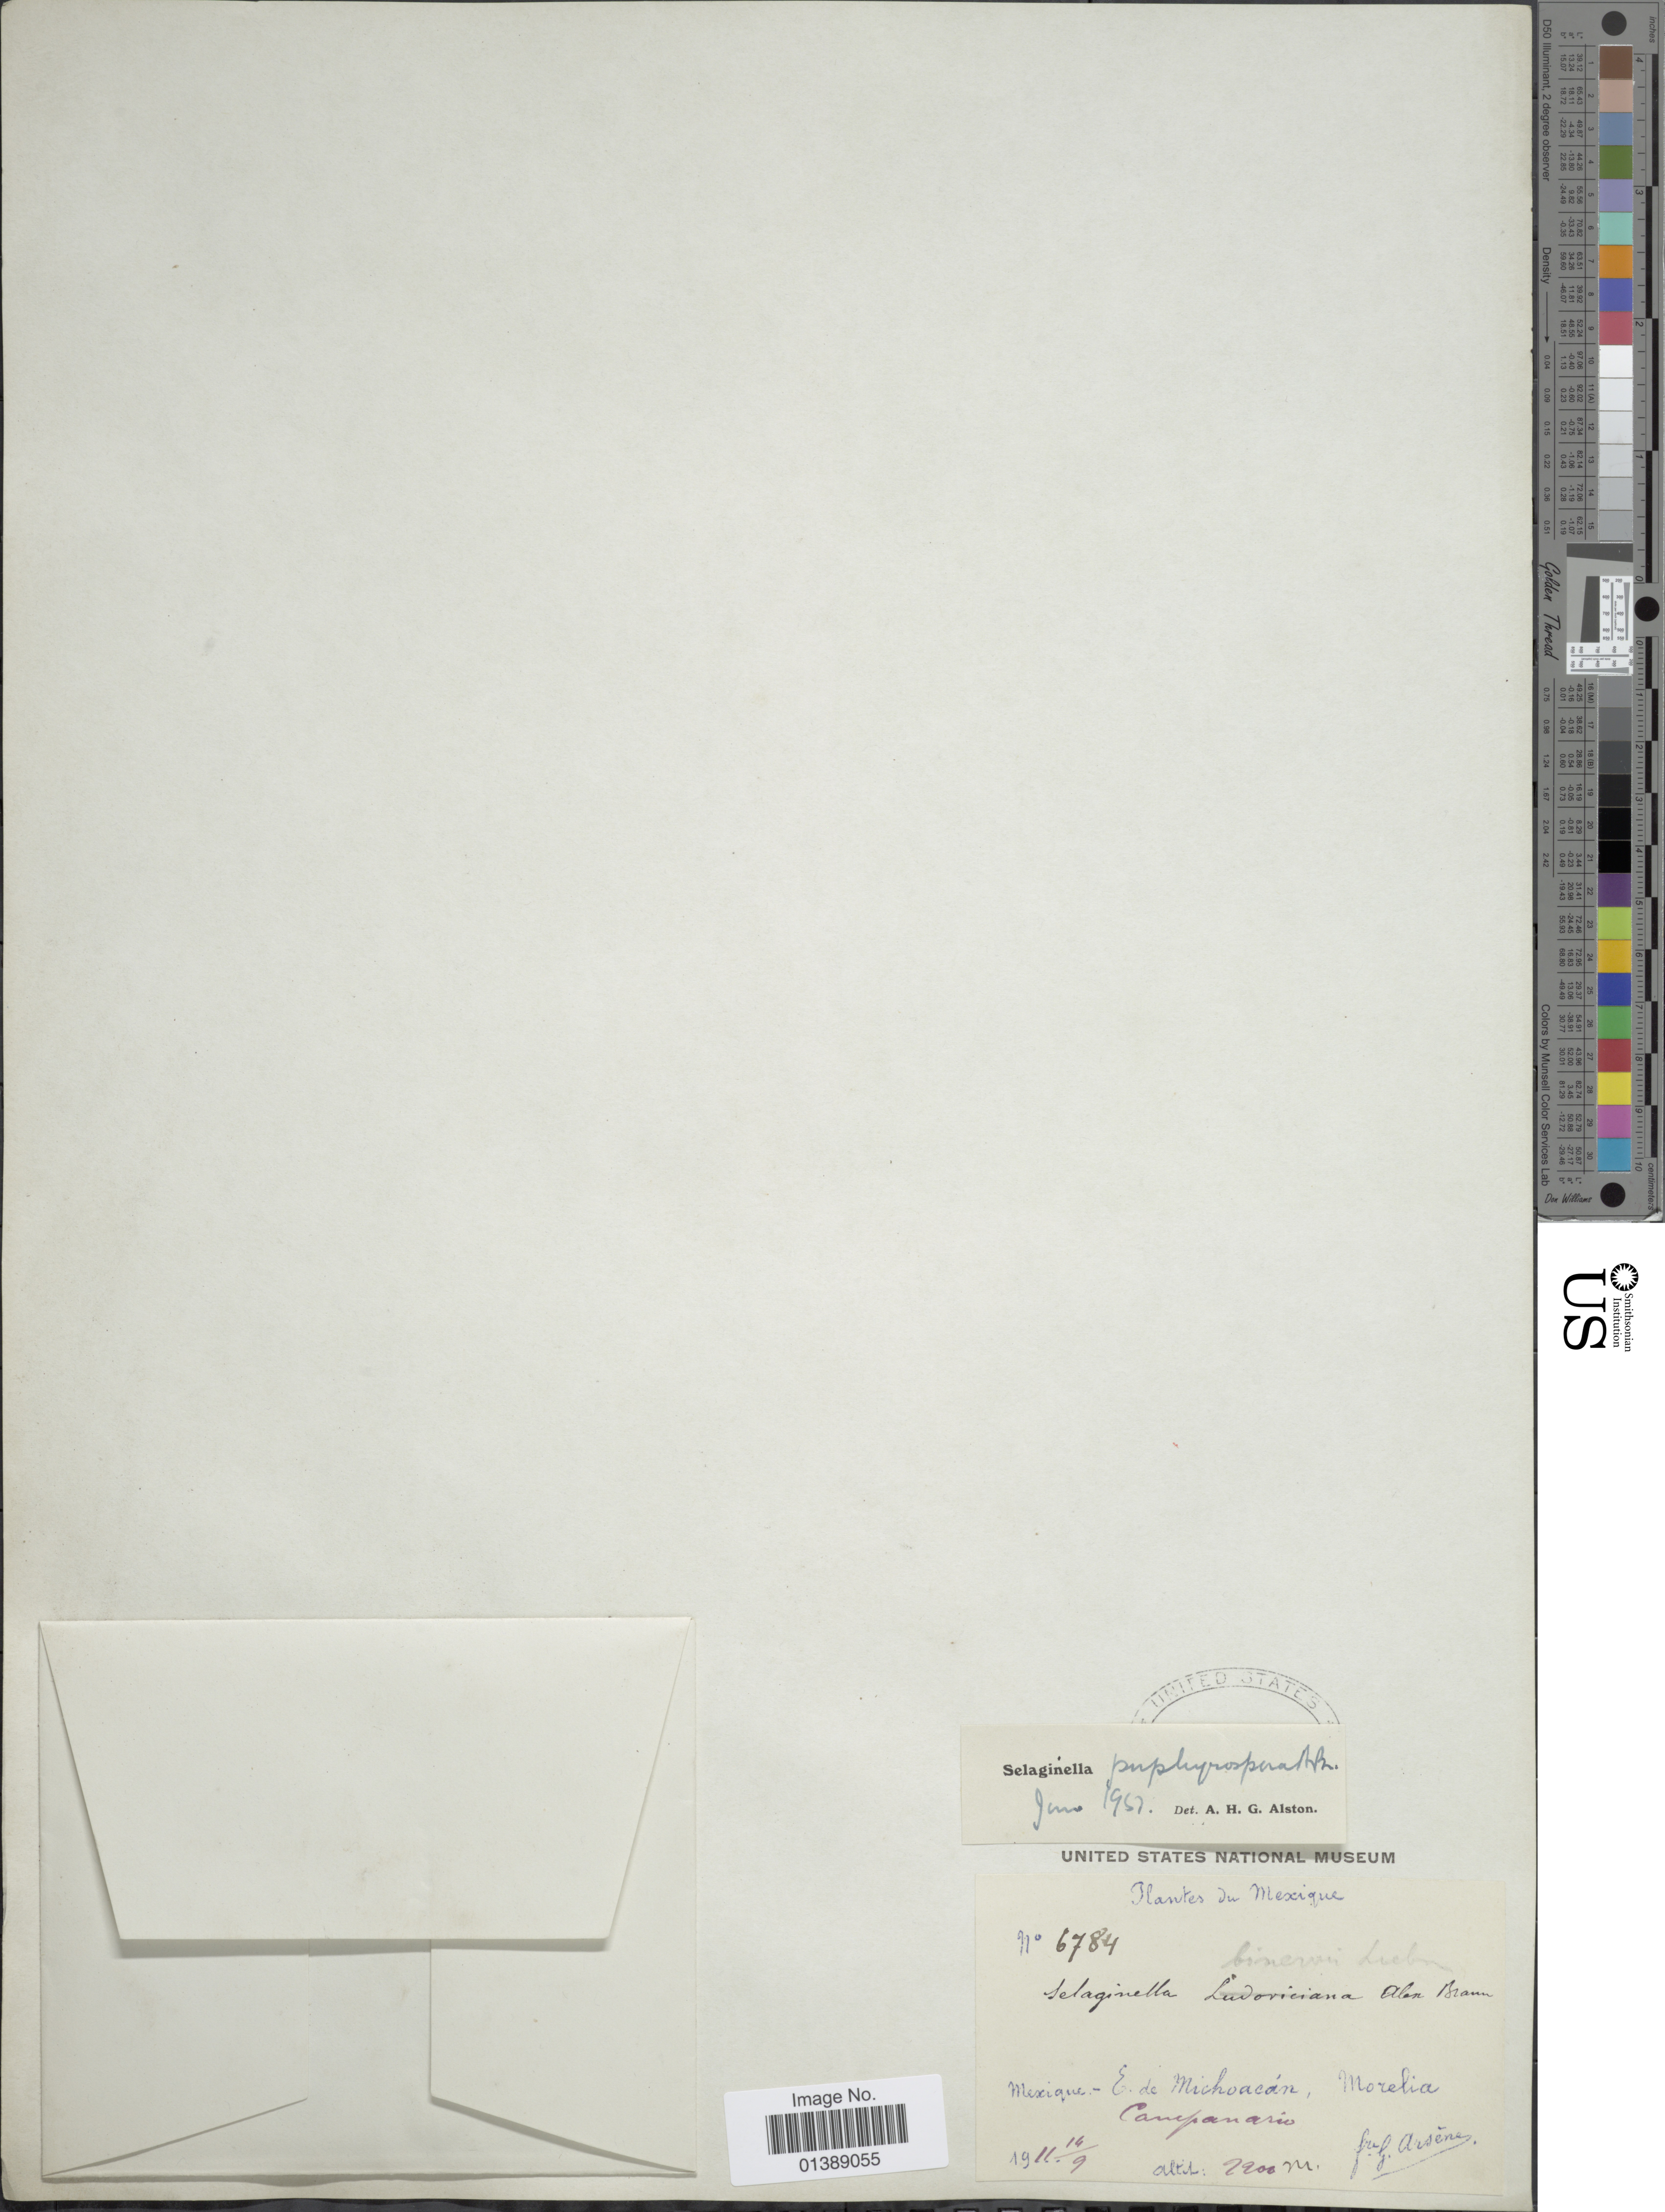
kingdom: Plantae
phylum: Tracheophyta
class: Lycopodiopsida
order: Selaginellales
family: Selaginellaceae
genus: Selaginella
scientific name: Selaginella porphyrospora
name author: A. Braun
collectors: Bro. G. Arsène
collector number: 6784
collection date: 1911-09-14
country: Mexico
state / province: Michoacán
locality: Campanario, Morelia [Tower/Steeple]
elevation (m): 2200